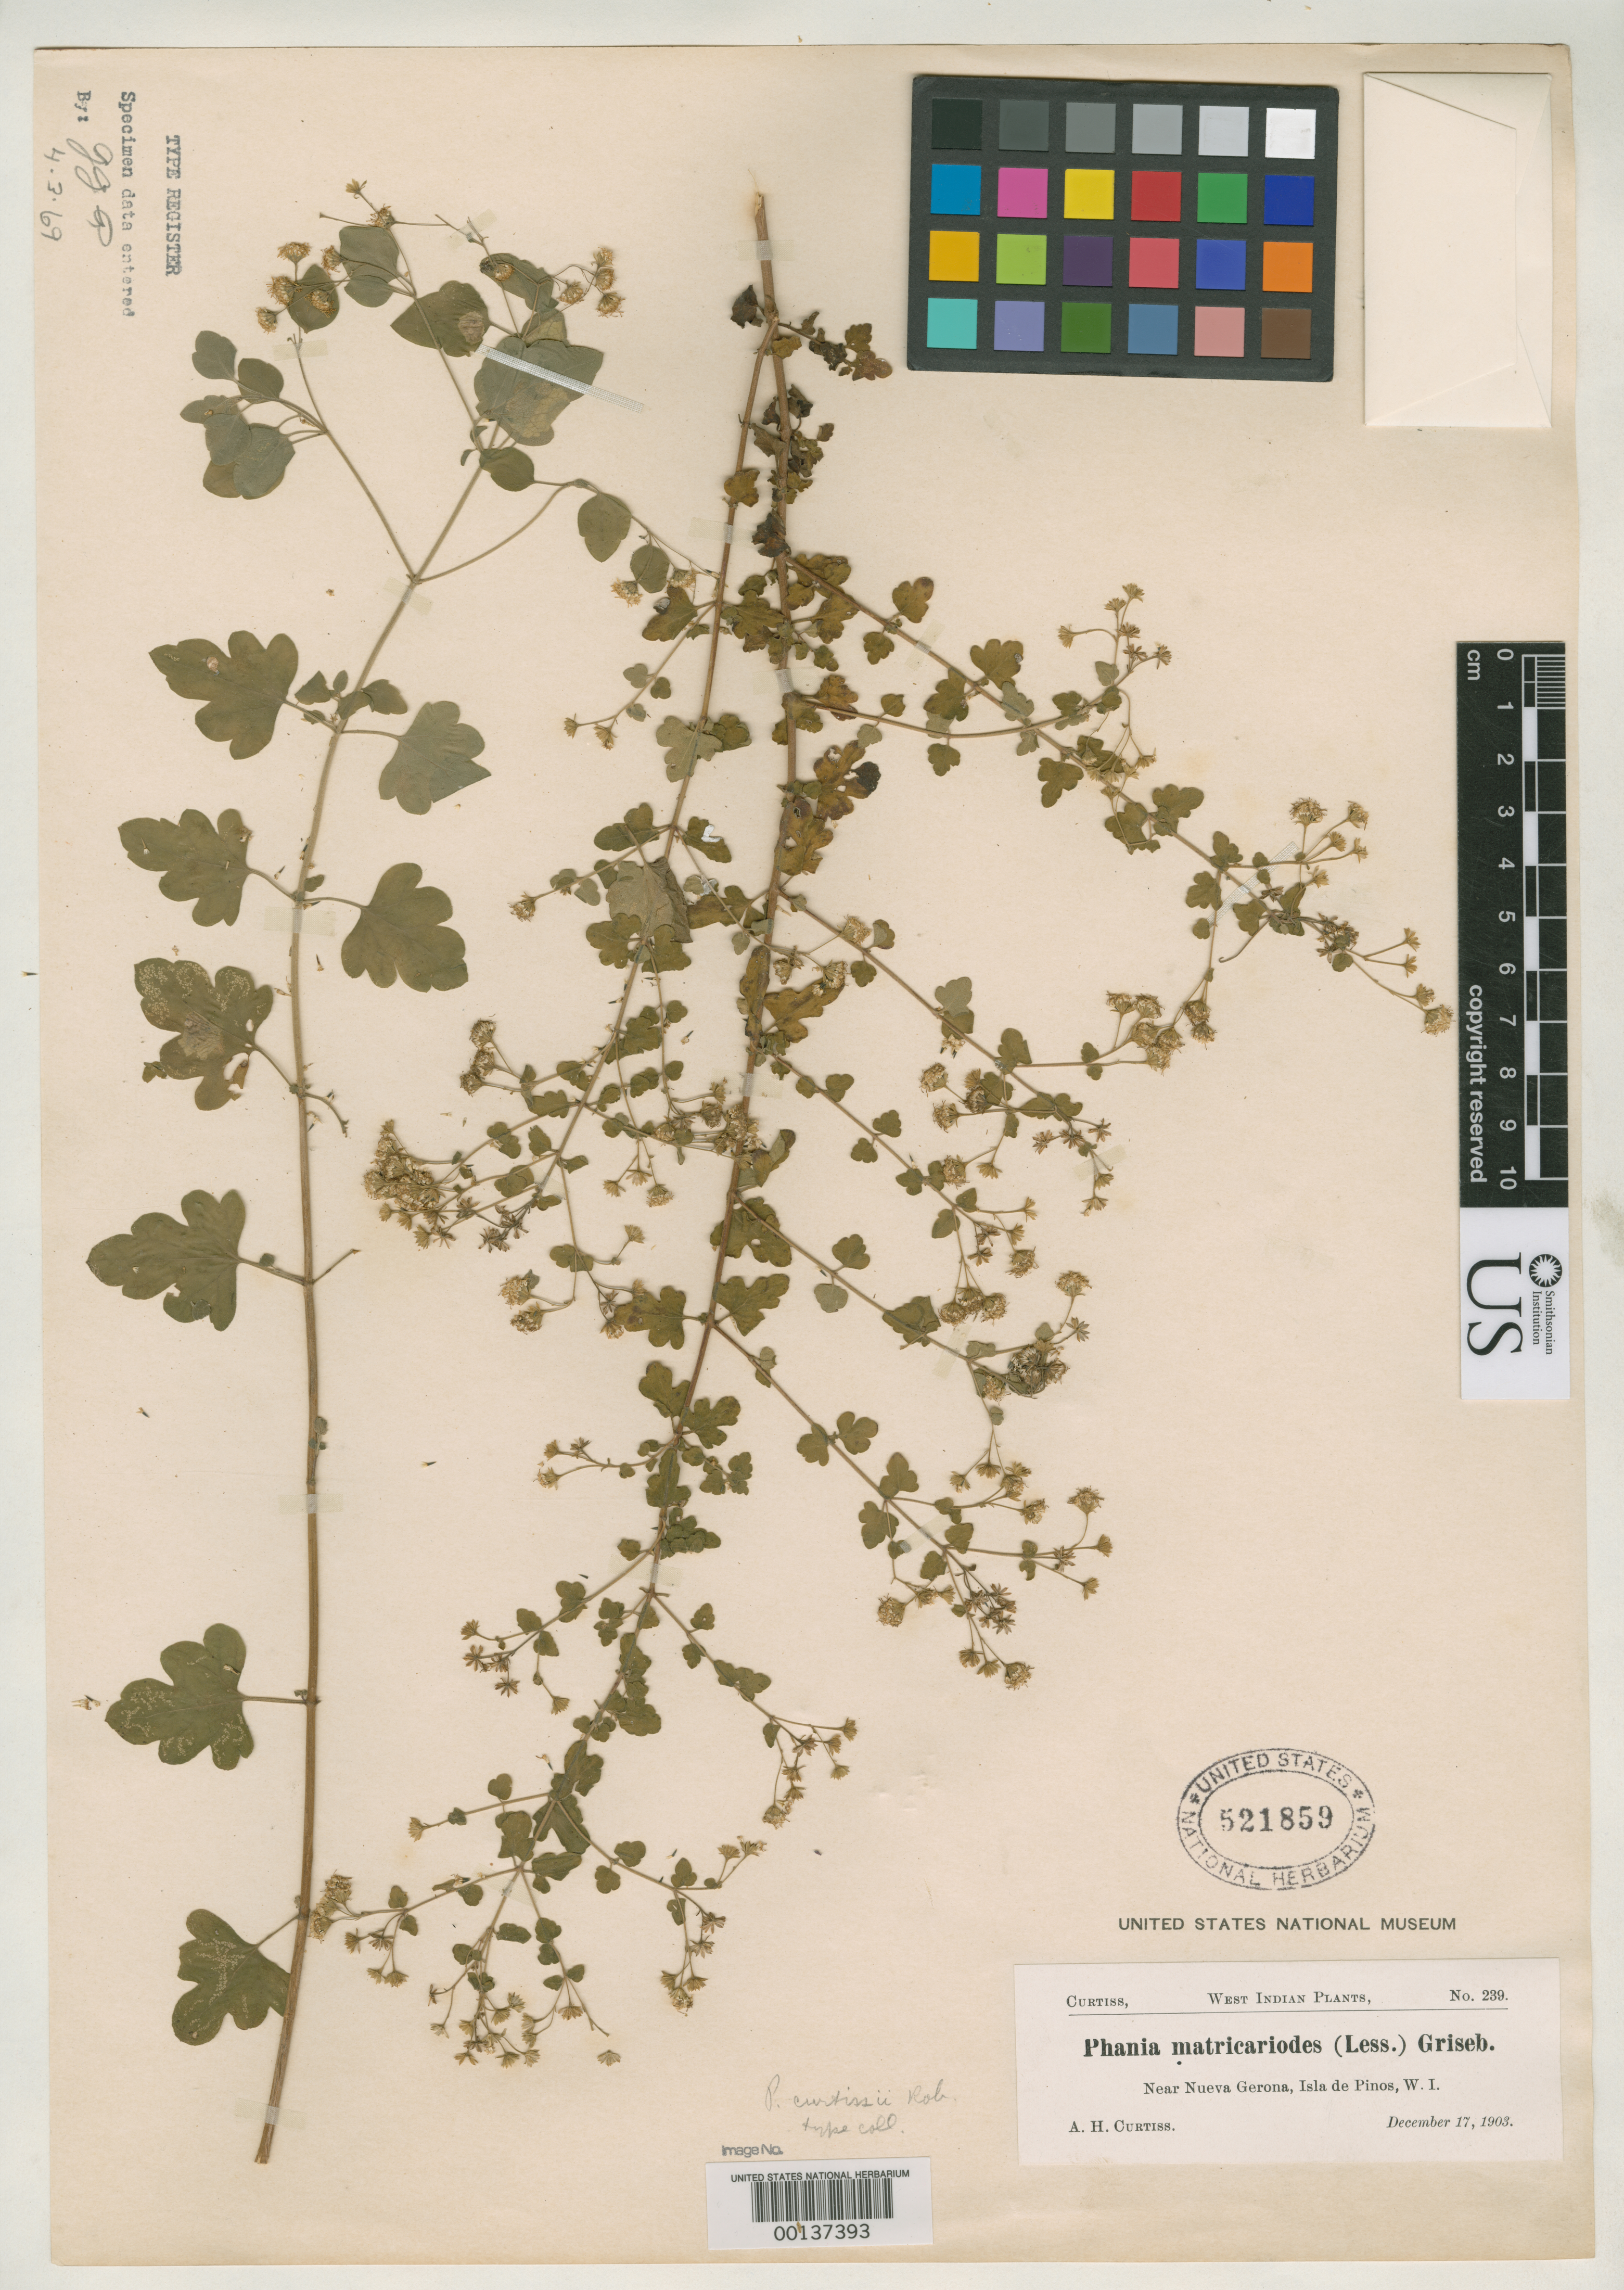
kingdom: Plantae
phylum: Tracheophyta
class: Magnoliopsida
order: Asterales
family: Asteraceae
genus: Phania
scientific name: Phania curtissii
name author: B.L. Rob.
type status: Isotype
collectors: A. H. Curtiss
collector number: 239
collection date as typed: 17 Dec 1903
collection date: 1903-12-17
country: Cuba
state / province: Isla de La Juventud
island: Isla de La Juventud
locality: Near Nueva Gerona.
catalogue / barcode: US 521859